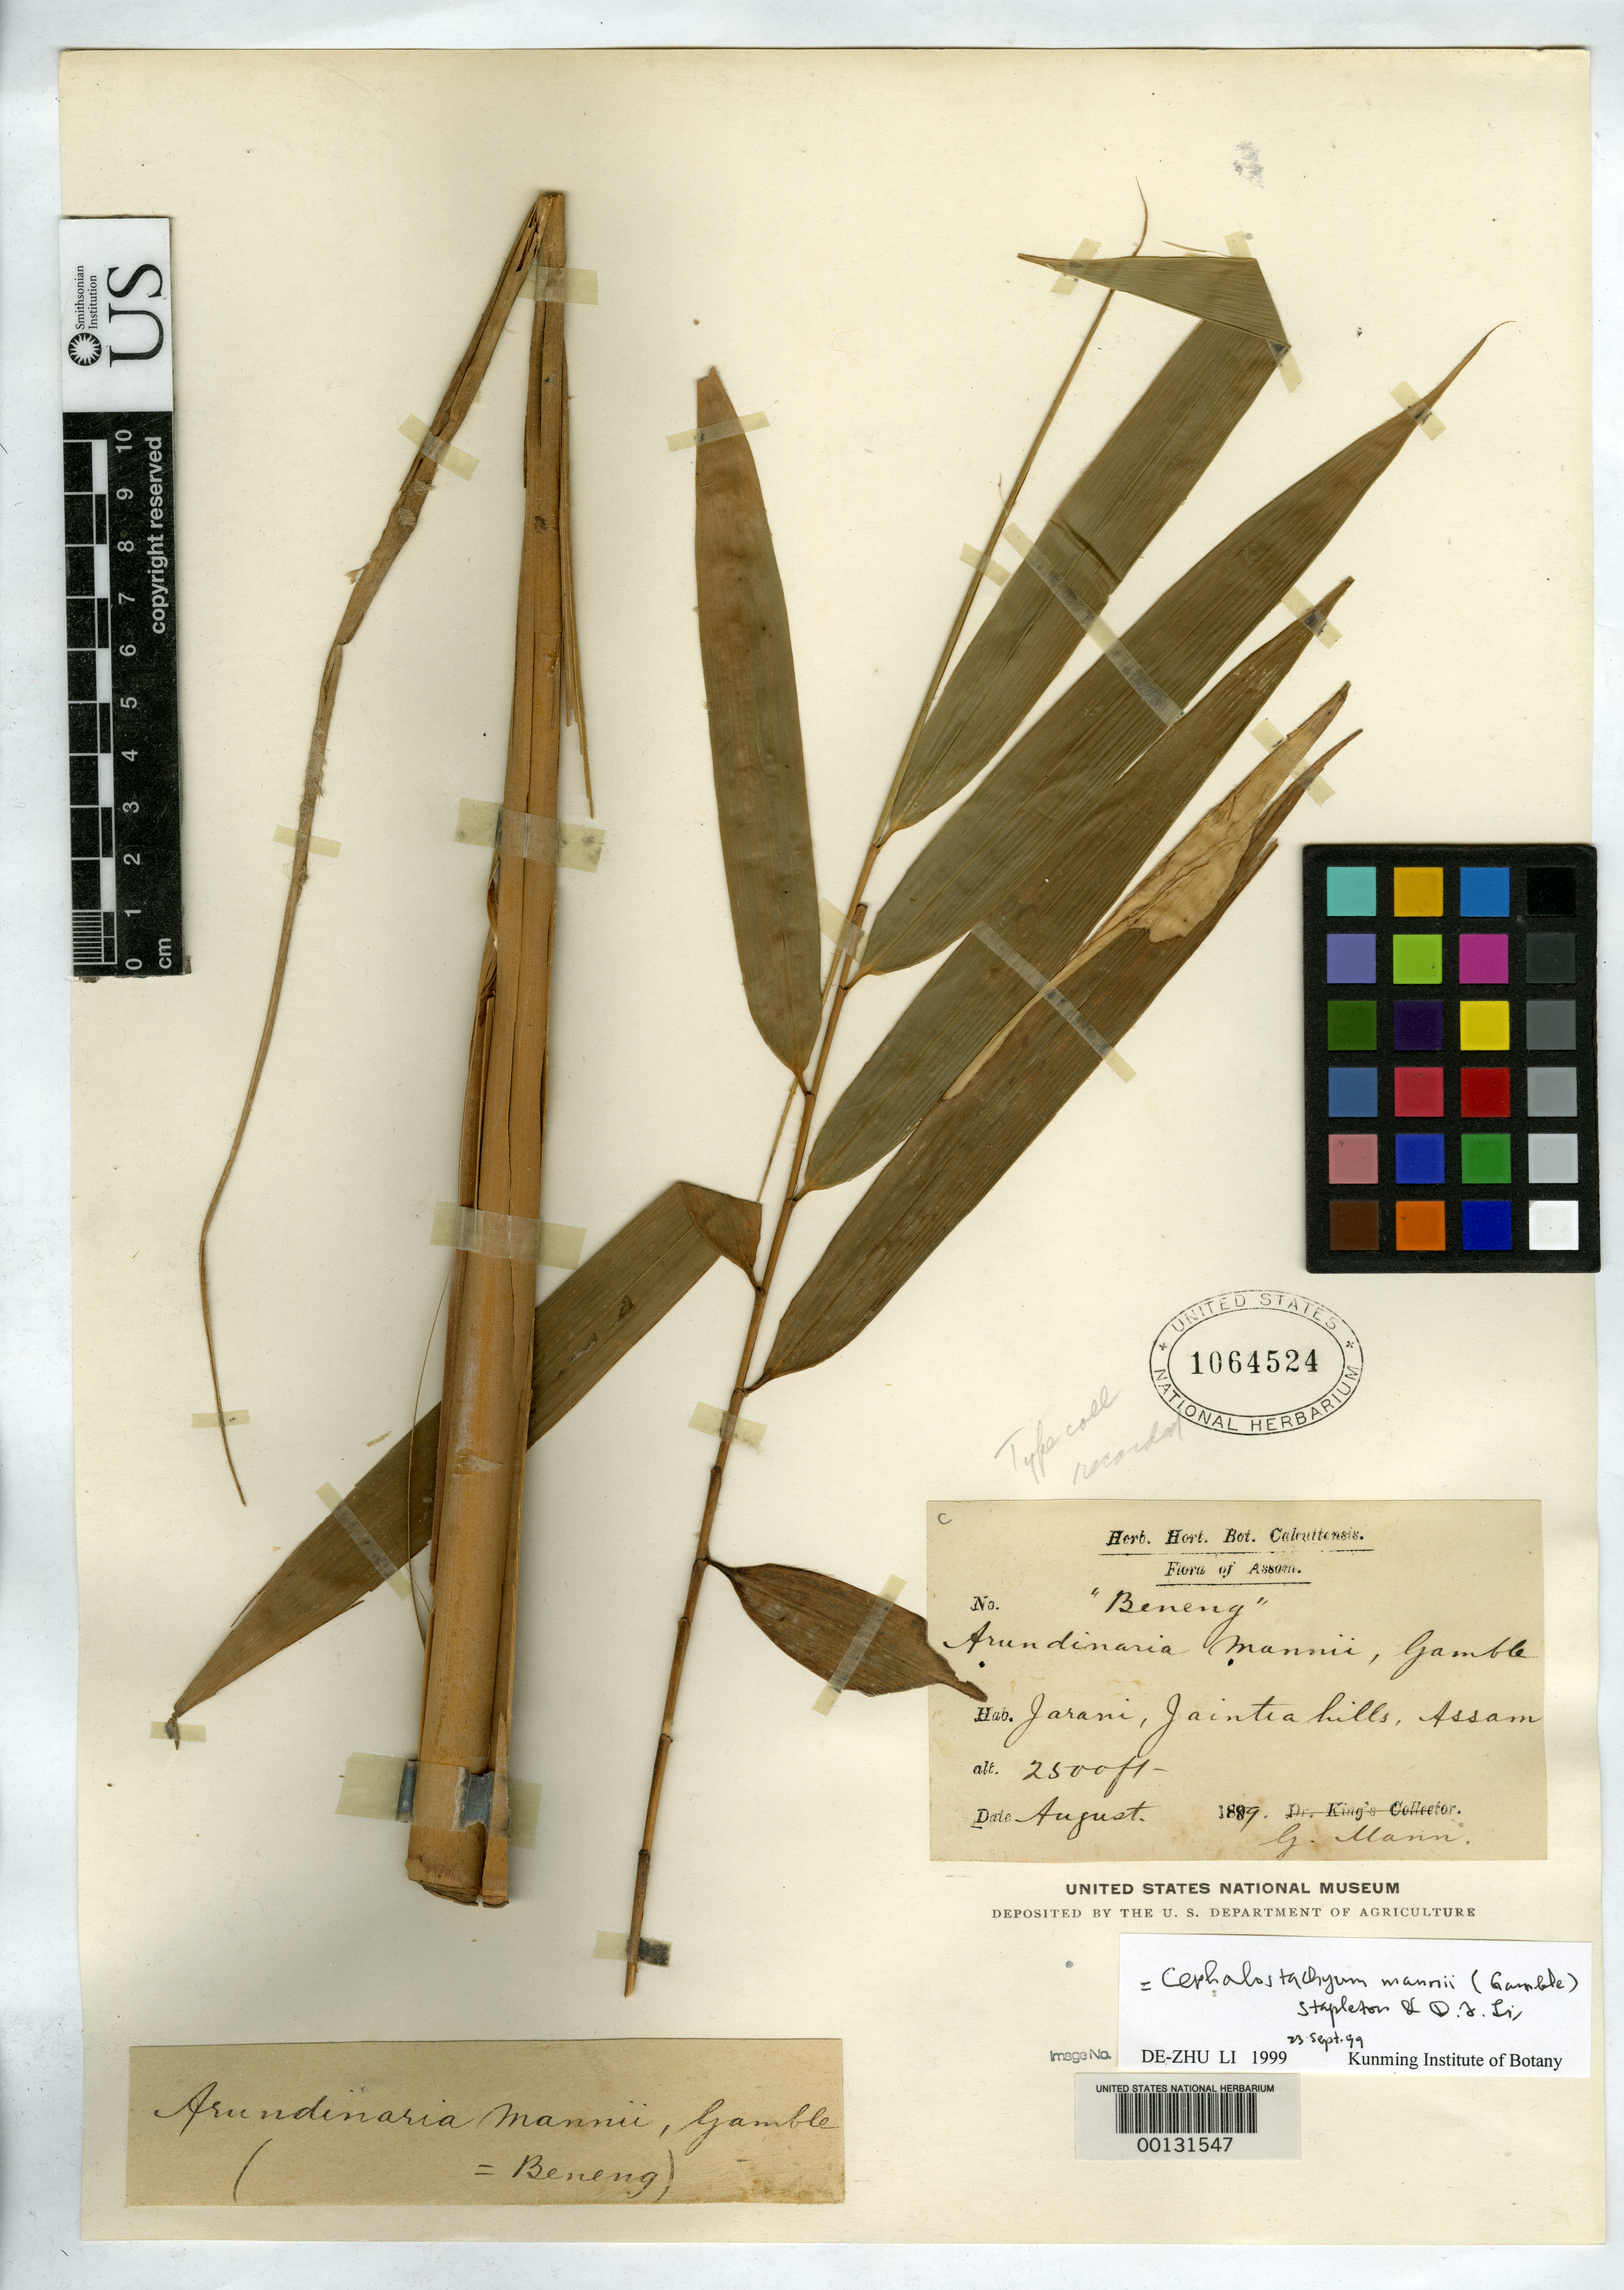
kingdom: Plantae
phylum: Tracheophyta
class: Liliopsida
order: Poales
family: Poaceae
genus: Arundinaria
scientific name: Arundinaria mannii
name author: Gamble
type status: Isotype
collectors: G. Mann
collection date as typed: Aug 1889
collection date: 1889-08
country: India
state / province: Assam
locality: Jaintia Hills.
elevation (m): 762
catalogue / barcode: US 1064524